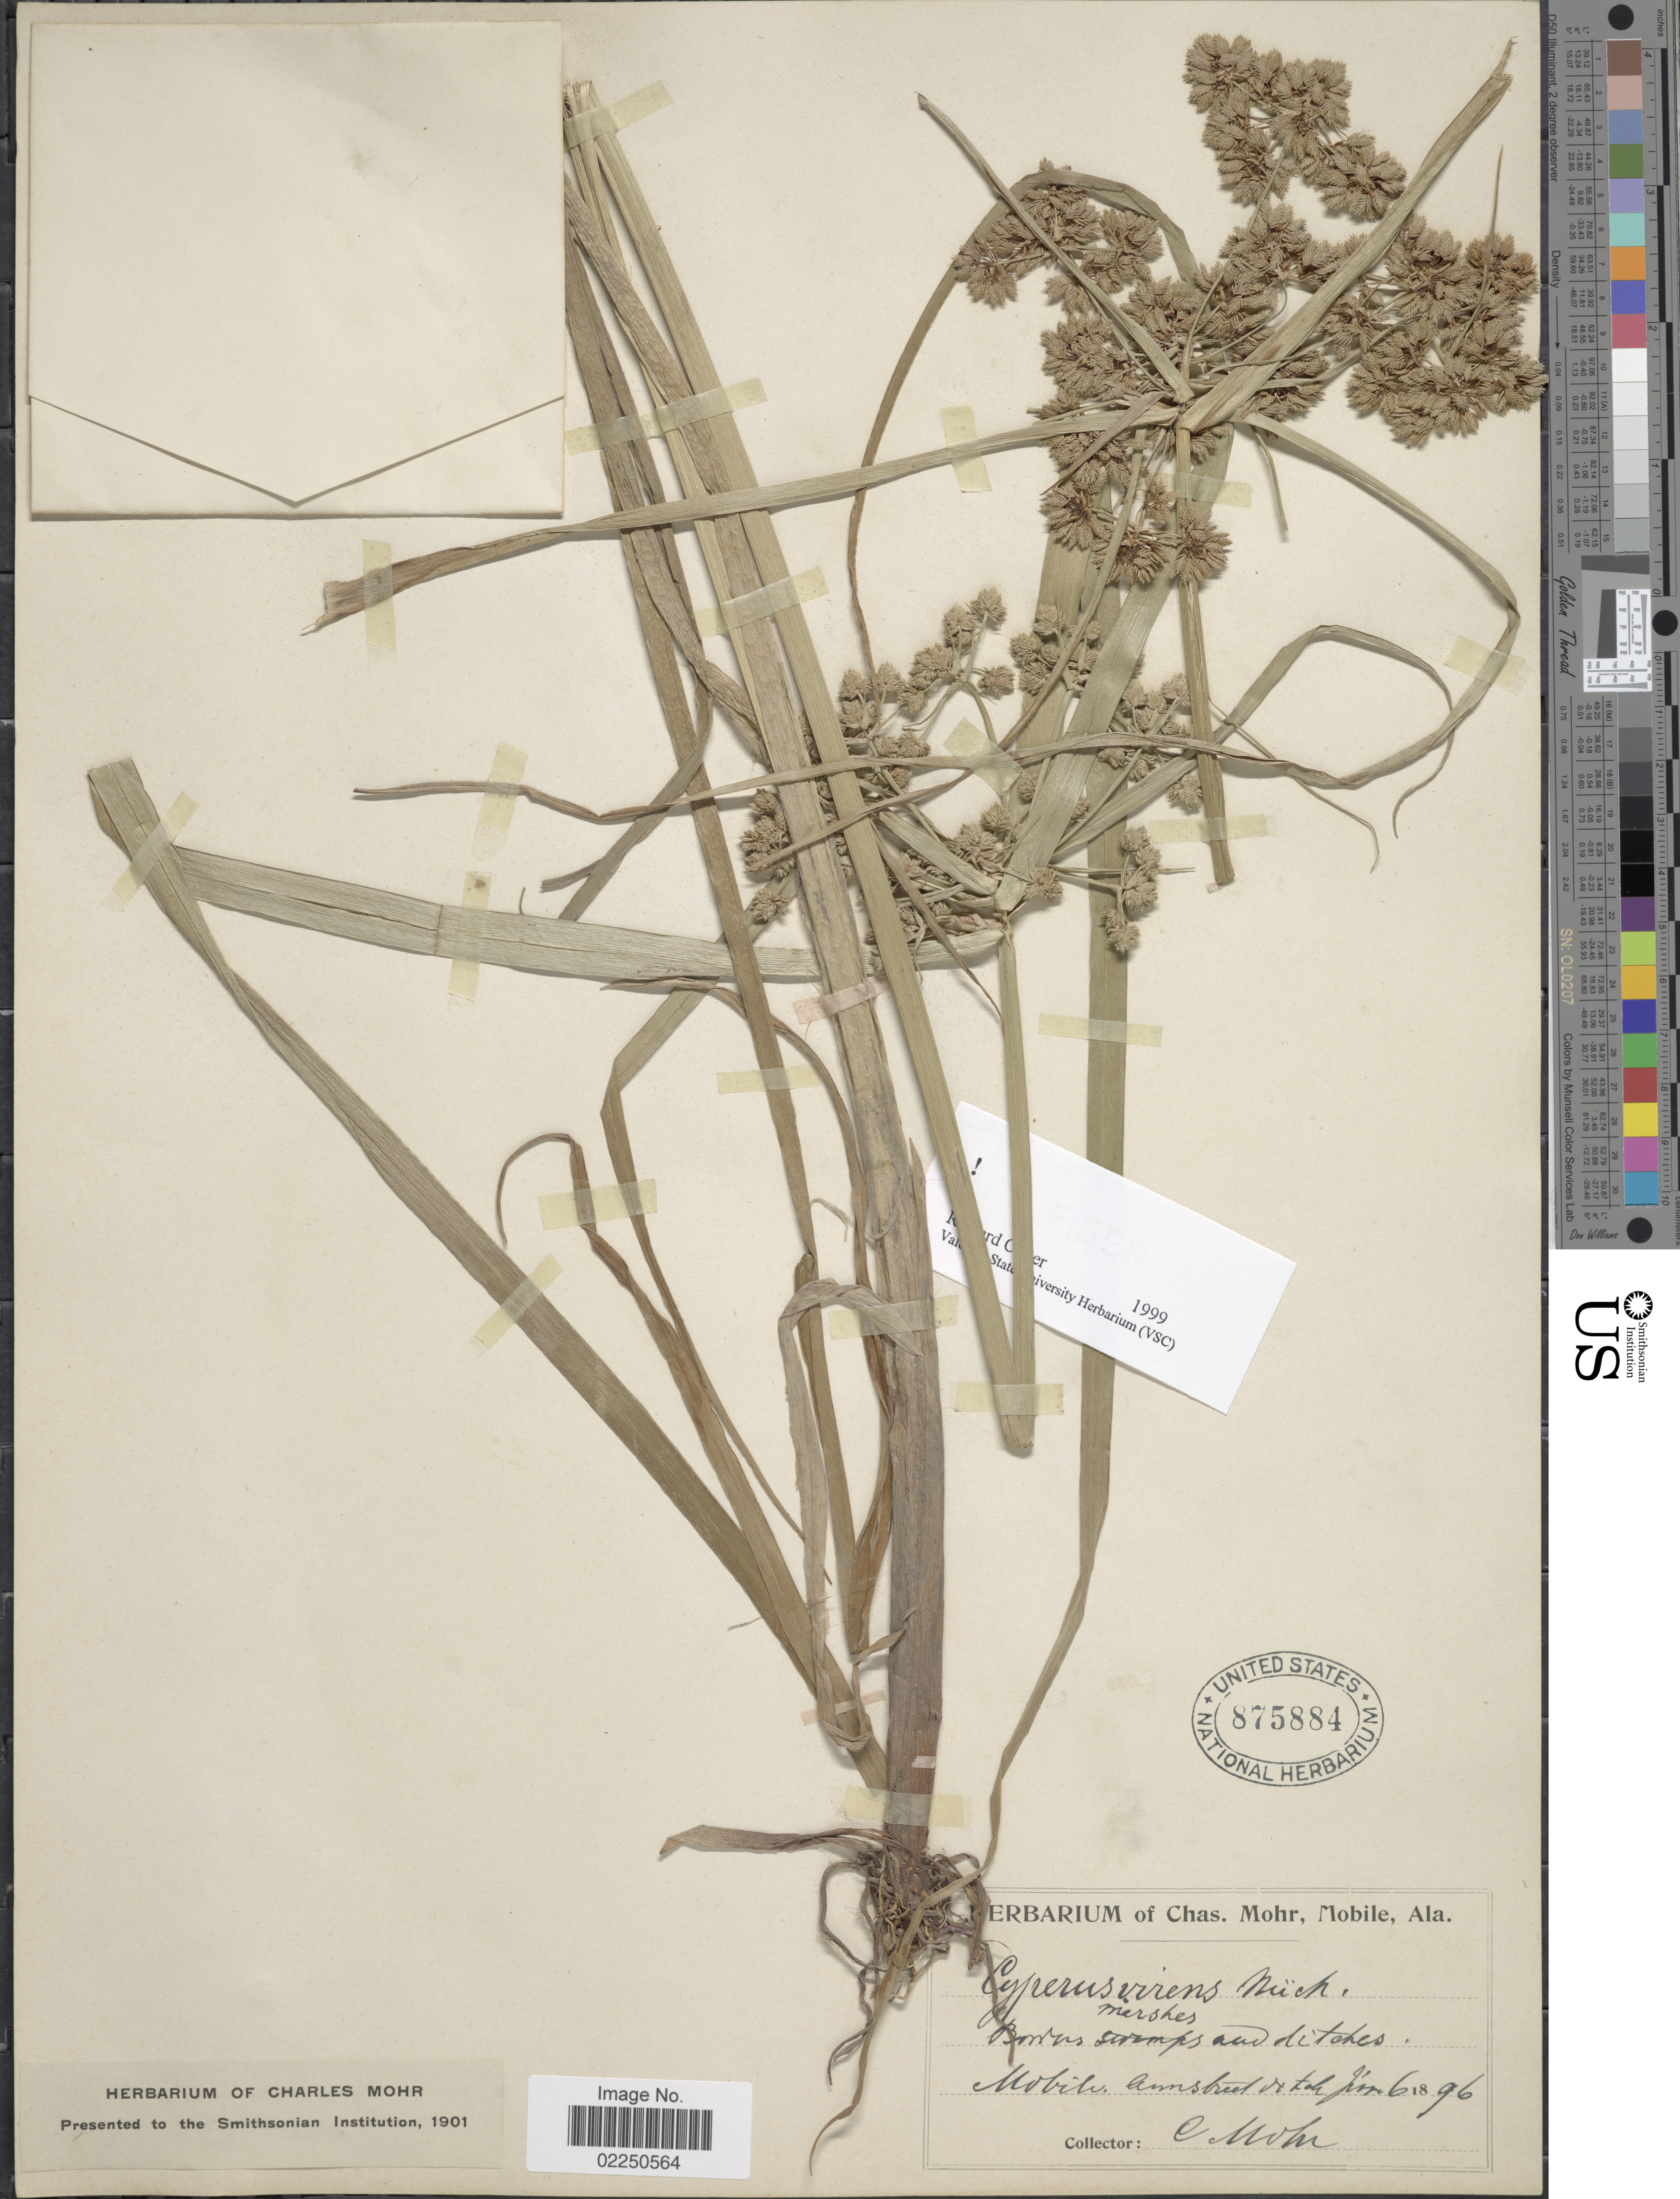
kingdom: Plantae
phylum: Tracheophyta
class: Liliopsida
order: Poales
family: Cyperaceae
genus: Cyperus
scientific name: Cyperus virens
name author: Michx.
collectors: Mohr, C. T. (herbarium)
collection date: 1896-06-06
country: United States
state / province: Alabama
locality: Mobile Ann street ditch.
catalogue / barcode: US 875884